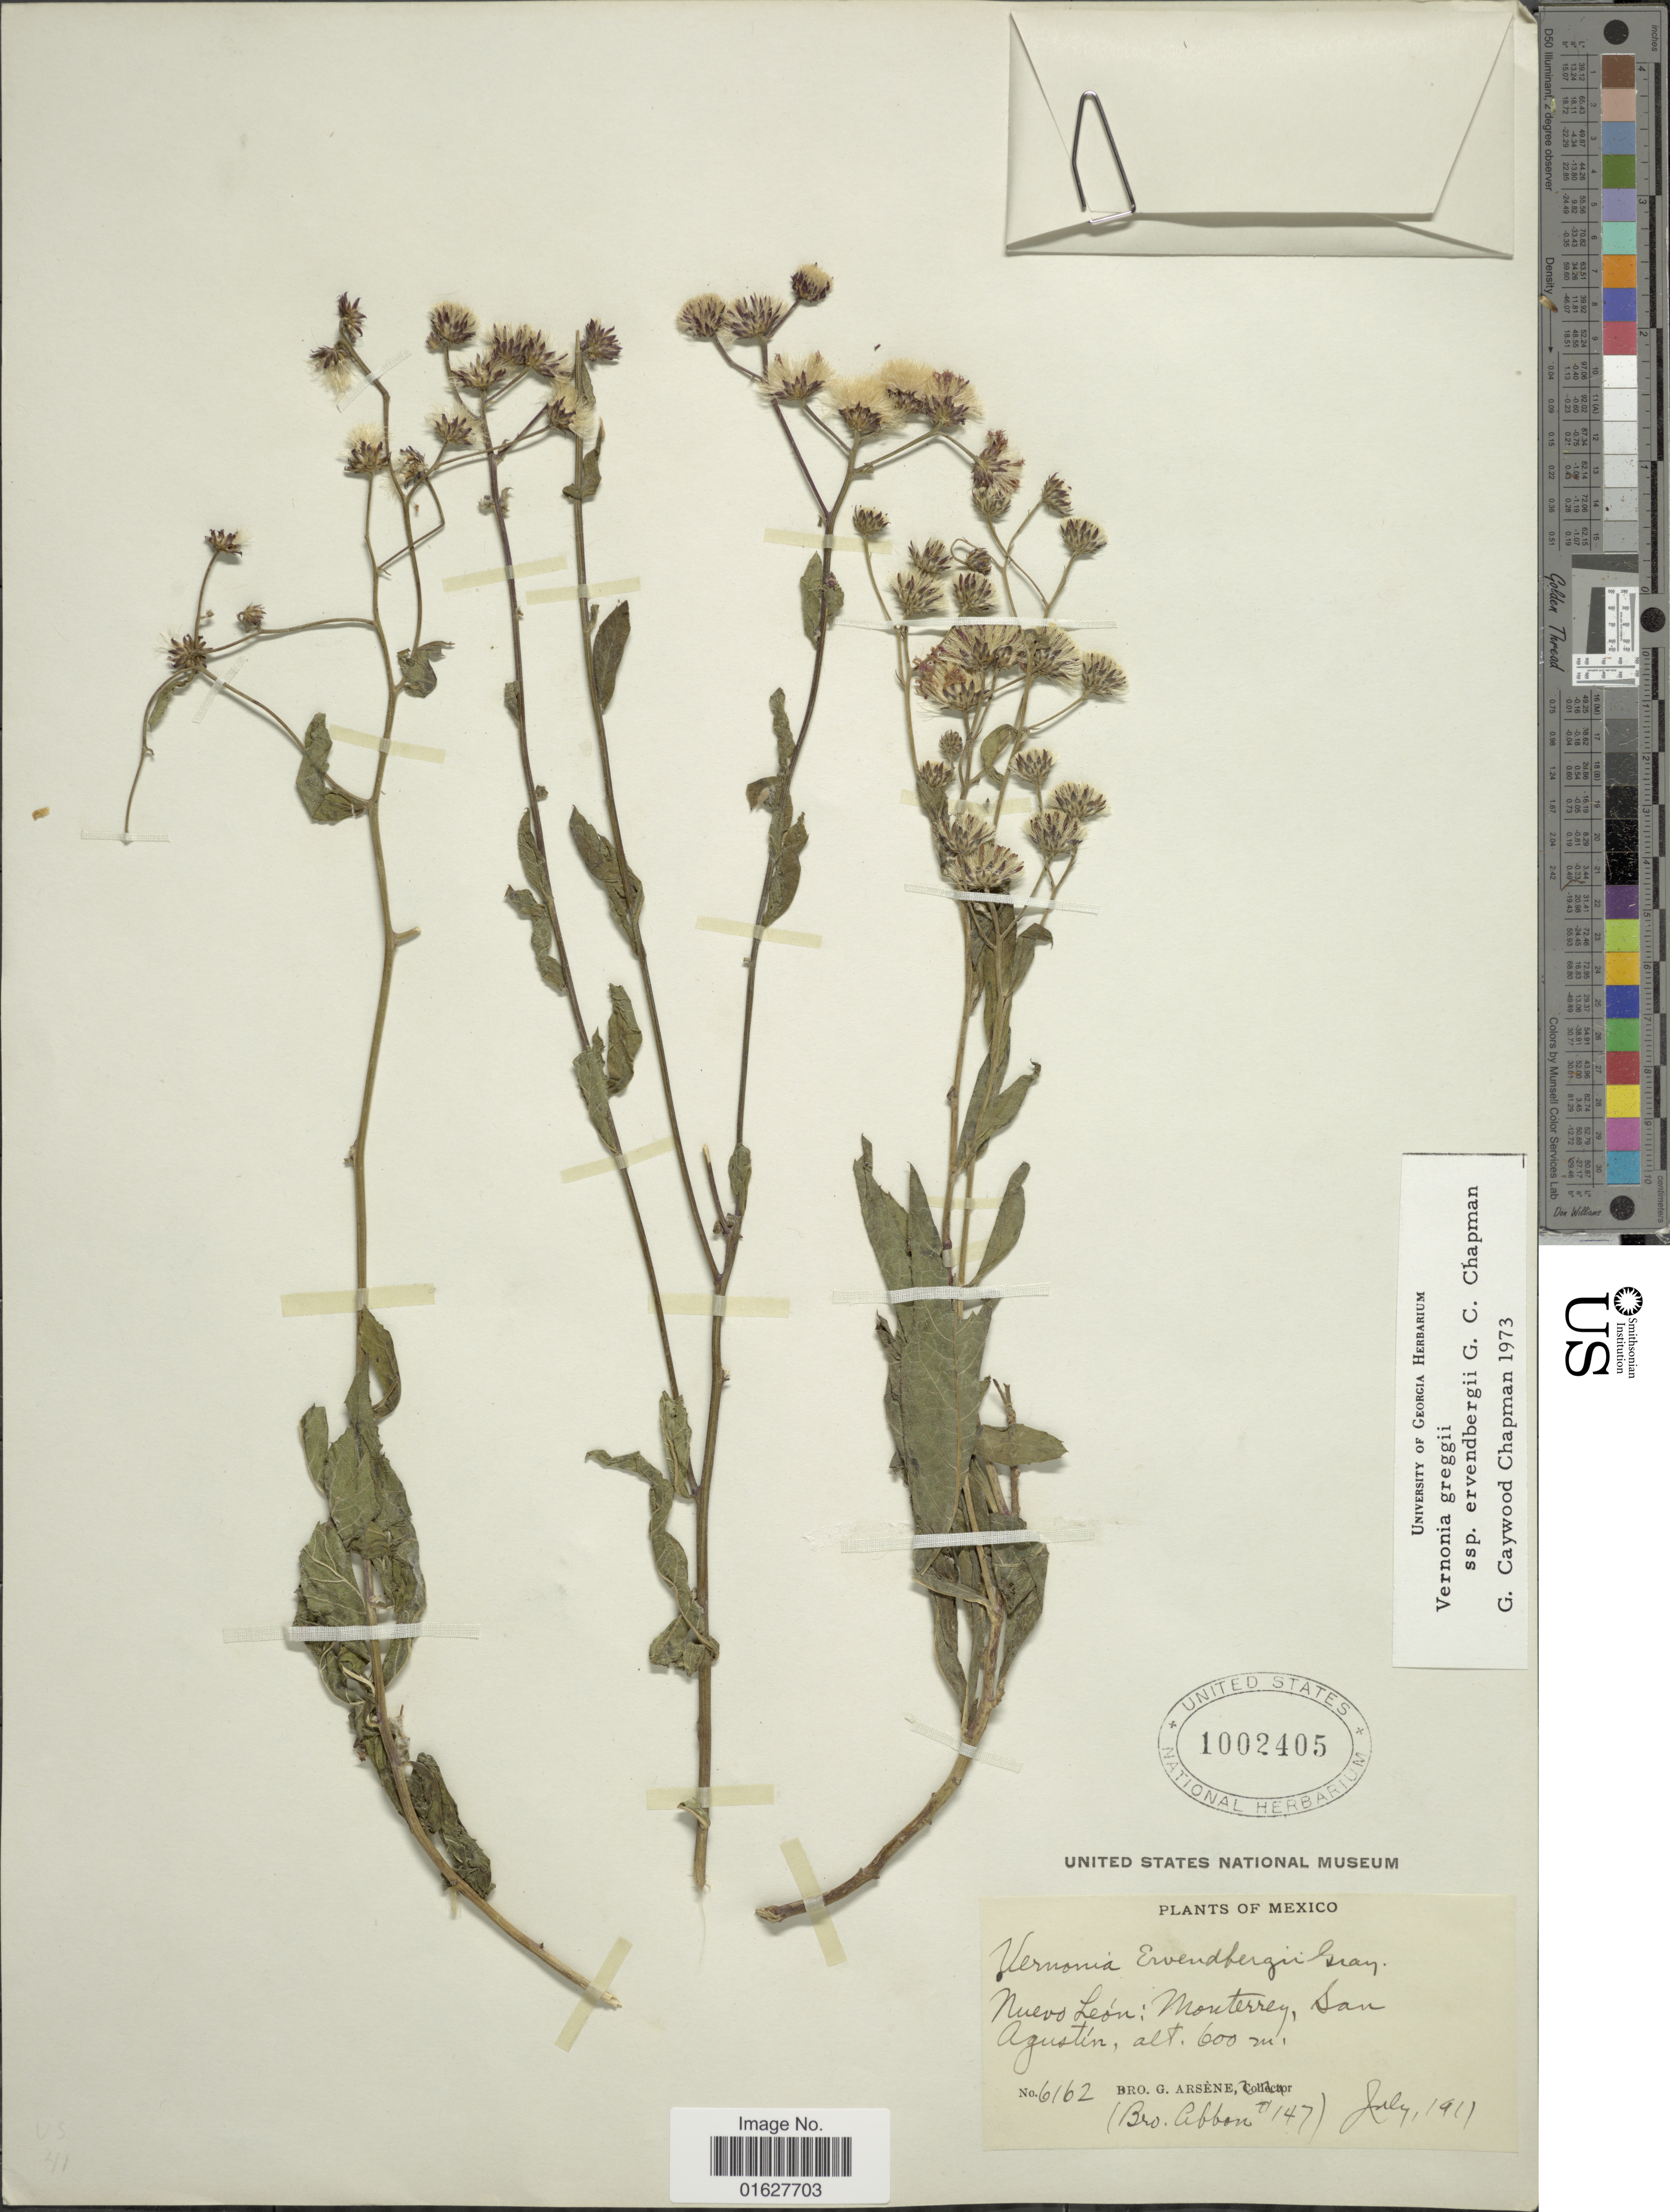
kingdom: Plantae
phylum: Tracheophyta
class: Magnoliopsida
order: Asterales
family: Asteraceae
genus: Vernonia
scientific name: Vernonia greggii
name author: A. Gray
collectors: Bro. G. Arsène & Bro. Abbon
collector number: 6162/147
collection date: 1911-07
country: Mexico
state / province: Nuevo León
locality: Nuevo León, Monterey, San Agustin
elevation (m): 600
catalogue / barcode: US 1002405